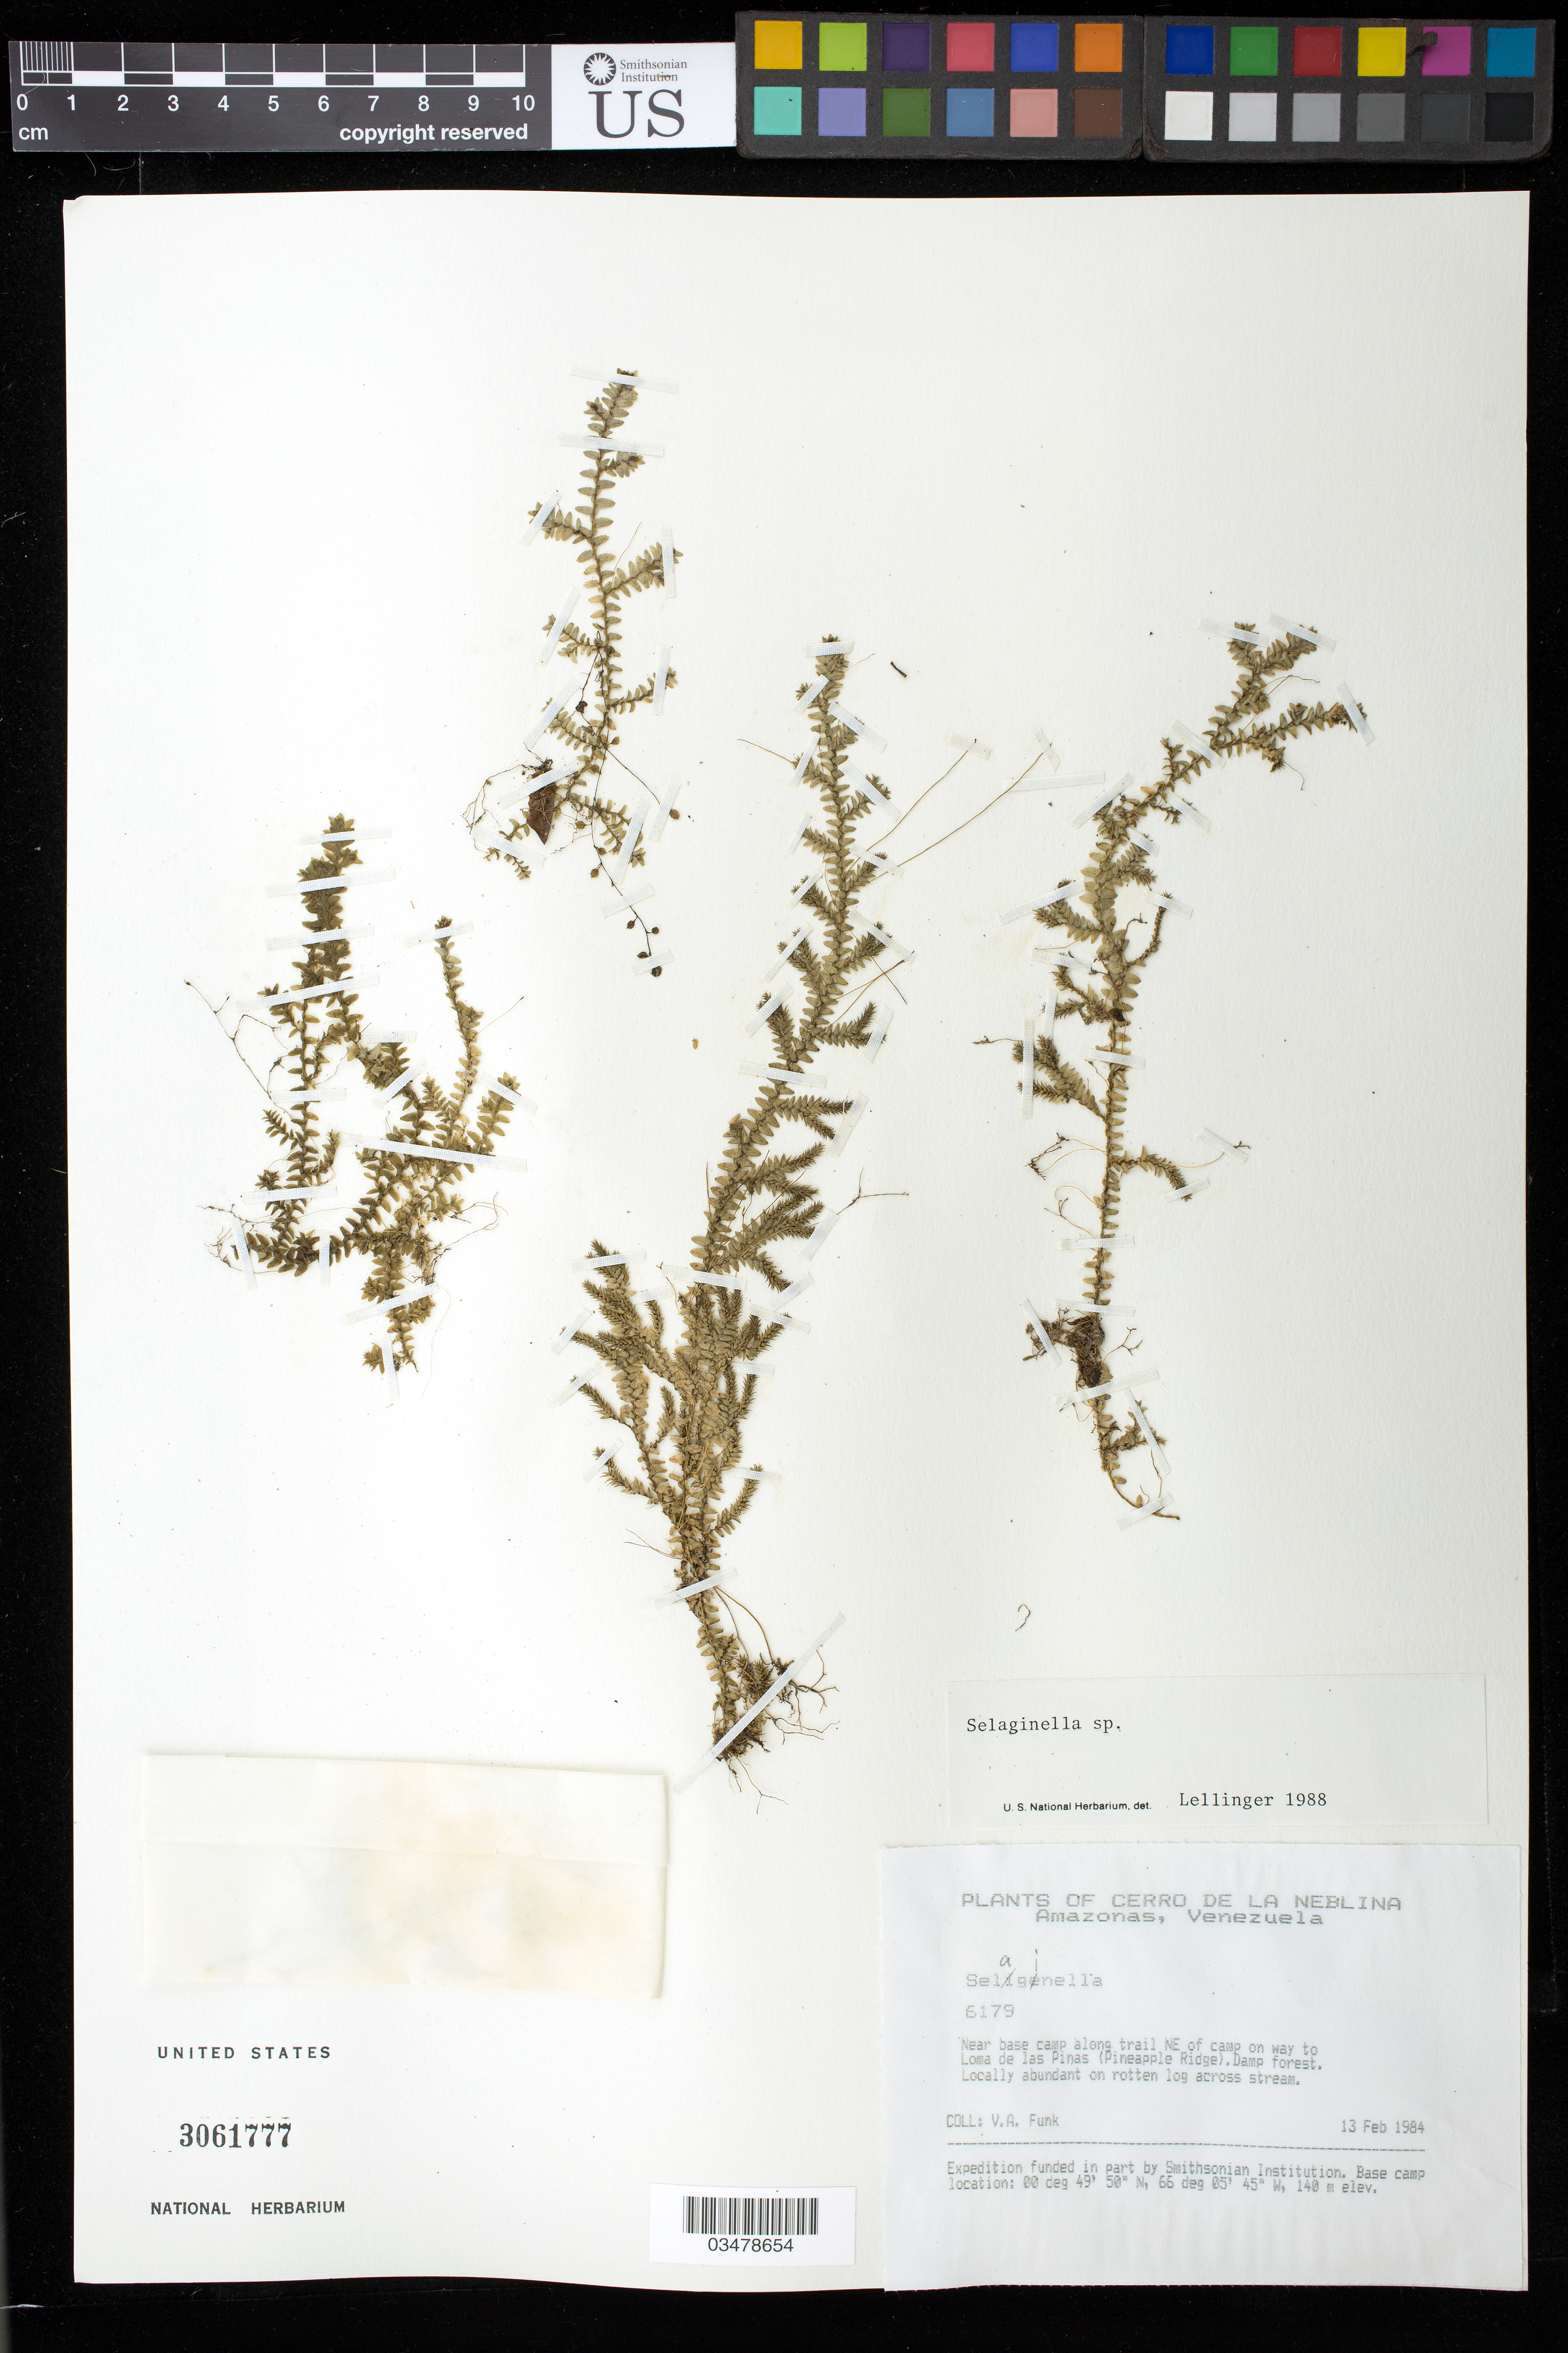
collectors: V. Funk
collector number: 6179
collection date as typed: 13 Feb 1984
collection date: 1984-02-13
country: Venezuela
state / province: Amazonas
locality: Loma de las Pinas (Pinapple Ridge), near base camp along trail NE of camp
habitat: Damp forest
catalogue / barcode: US 3061777